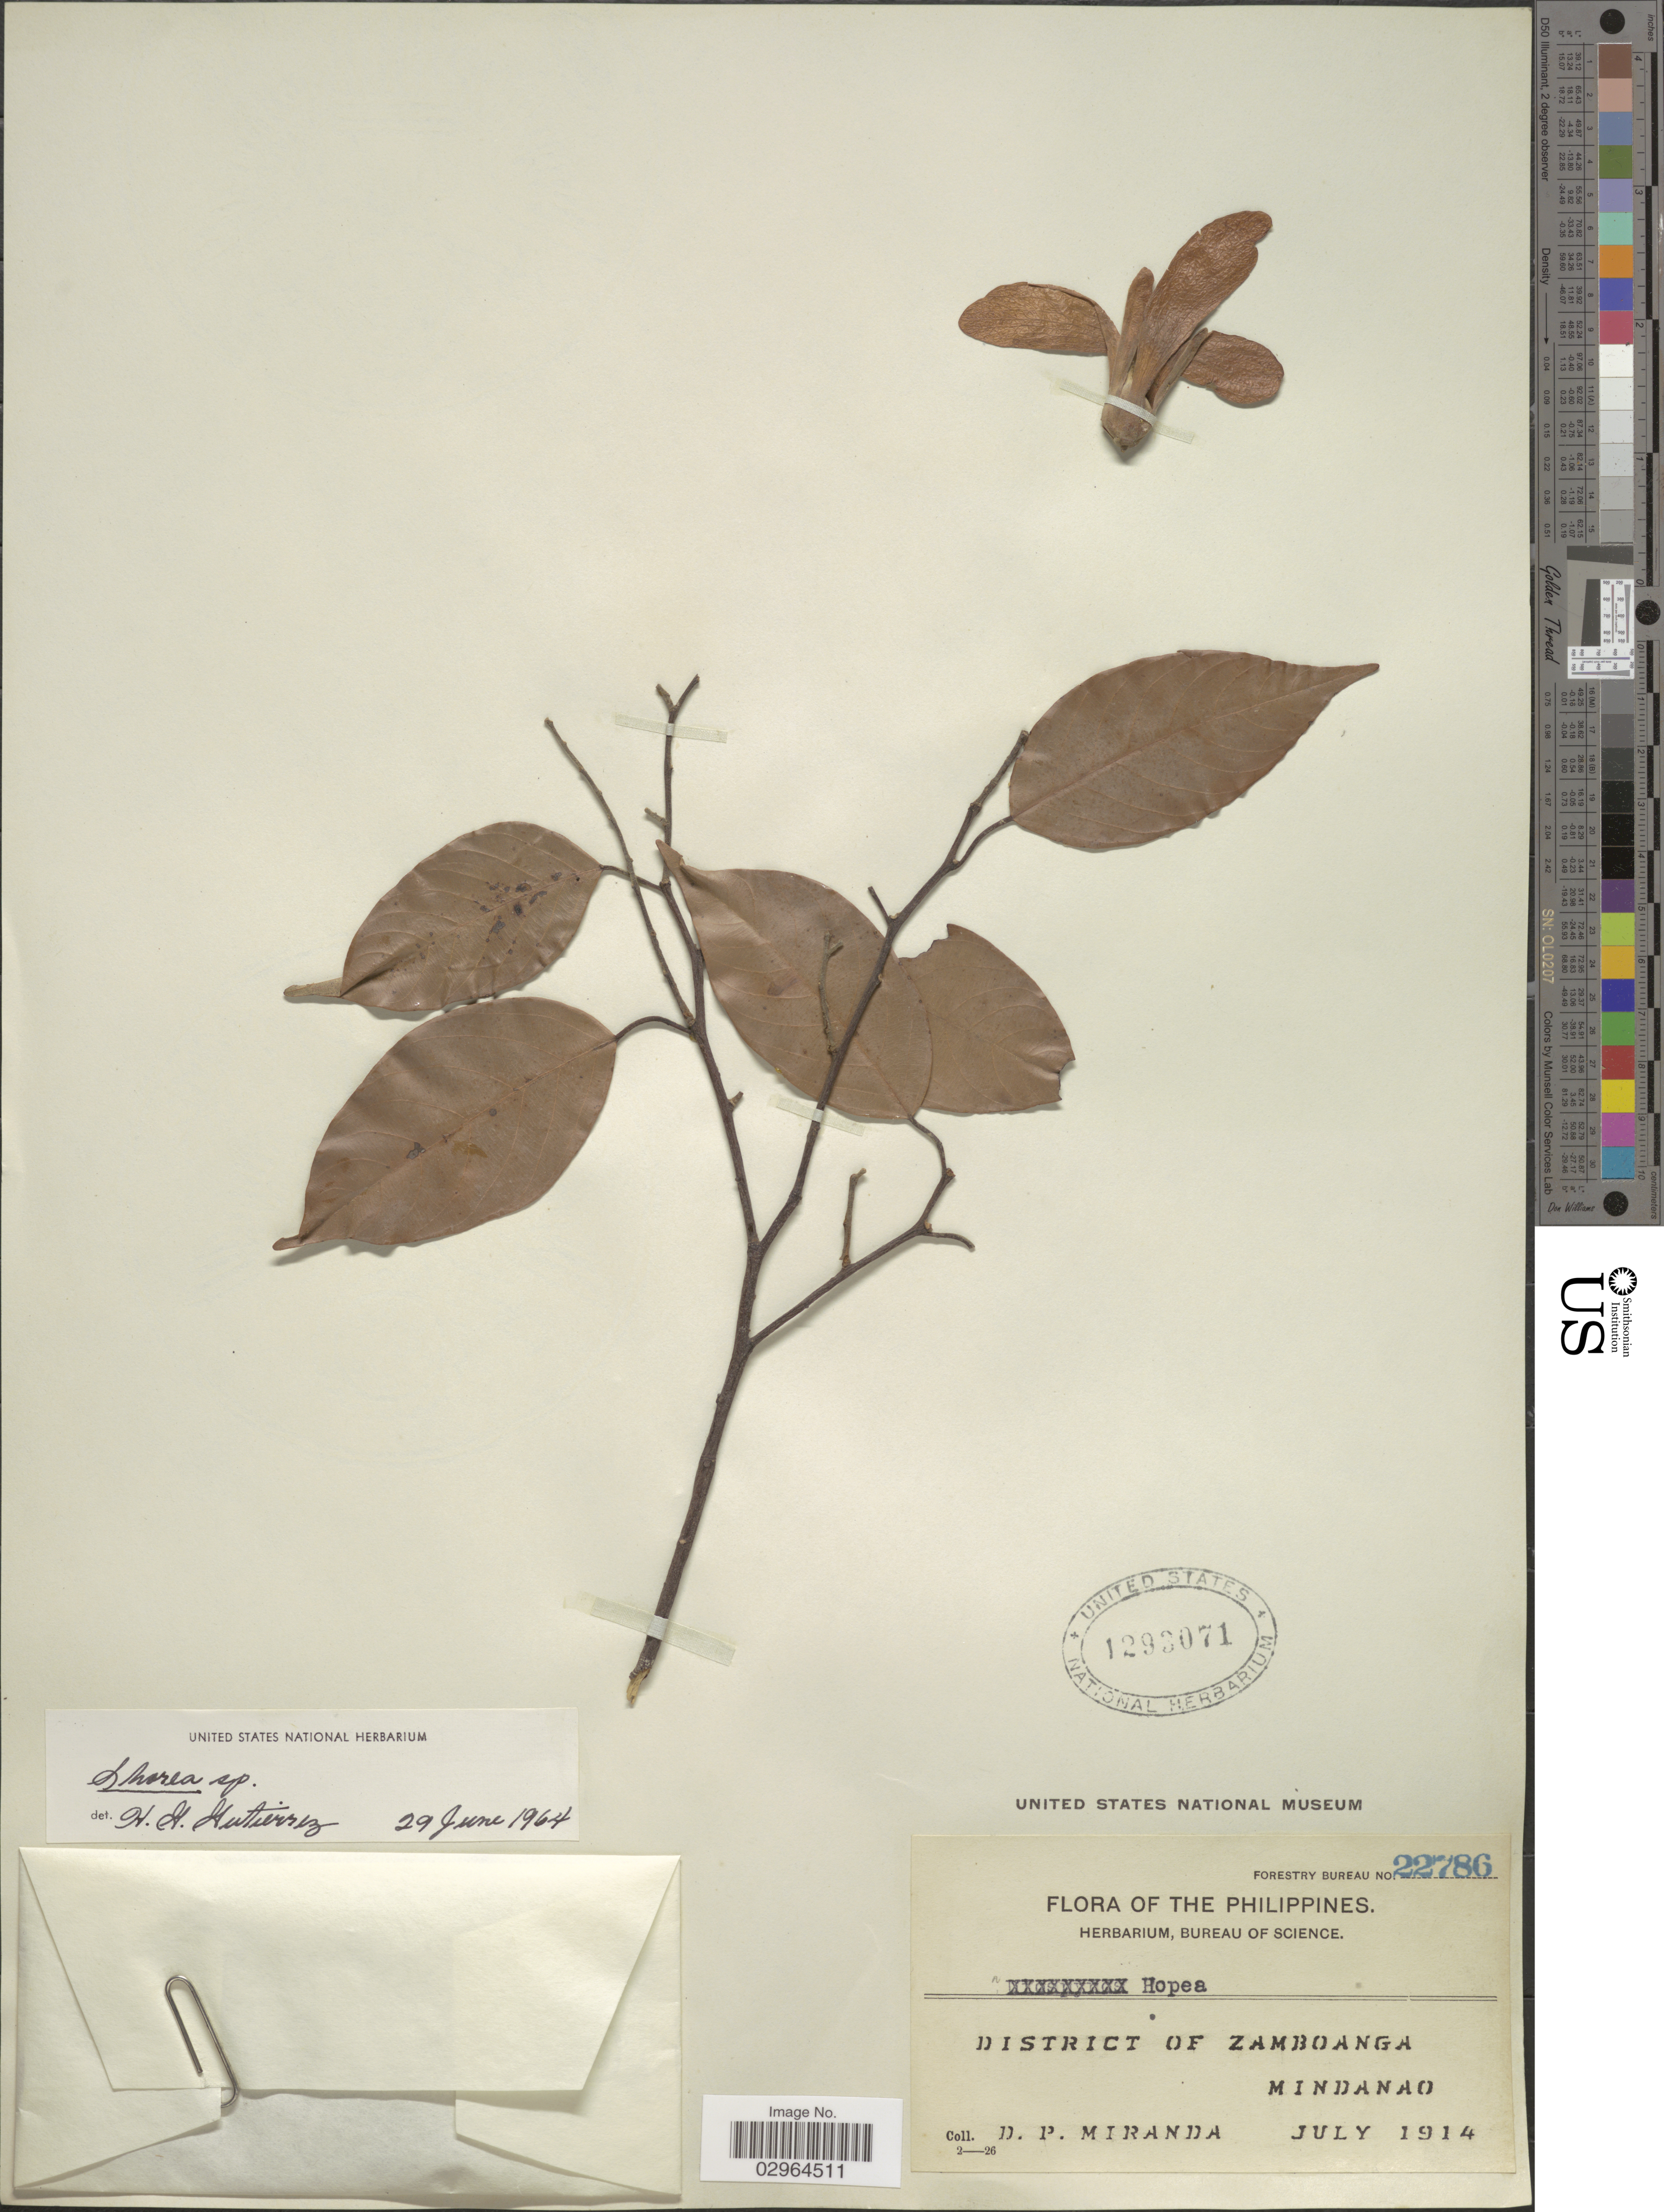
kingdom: Plantae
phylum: Tracheophyta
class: Magnoliopsida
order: Malvales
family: Dipterocarpaceae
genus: Shorea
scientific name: Shorea astylosa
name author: Foxw.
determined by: Ashton, P. S.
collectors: D. P. Miranda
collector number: Forestry Bureau 22786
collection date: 1914-07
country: Philippines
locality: District of Zamboanga, Mindanao.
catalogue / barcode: US 1293071